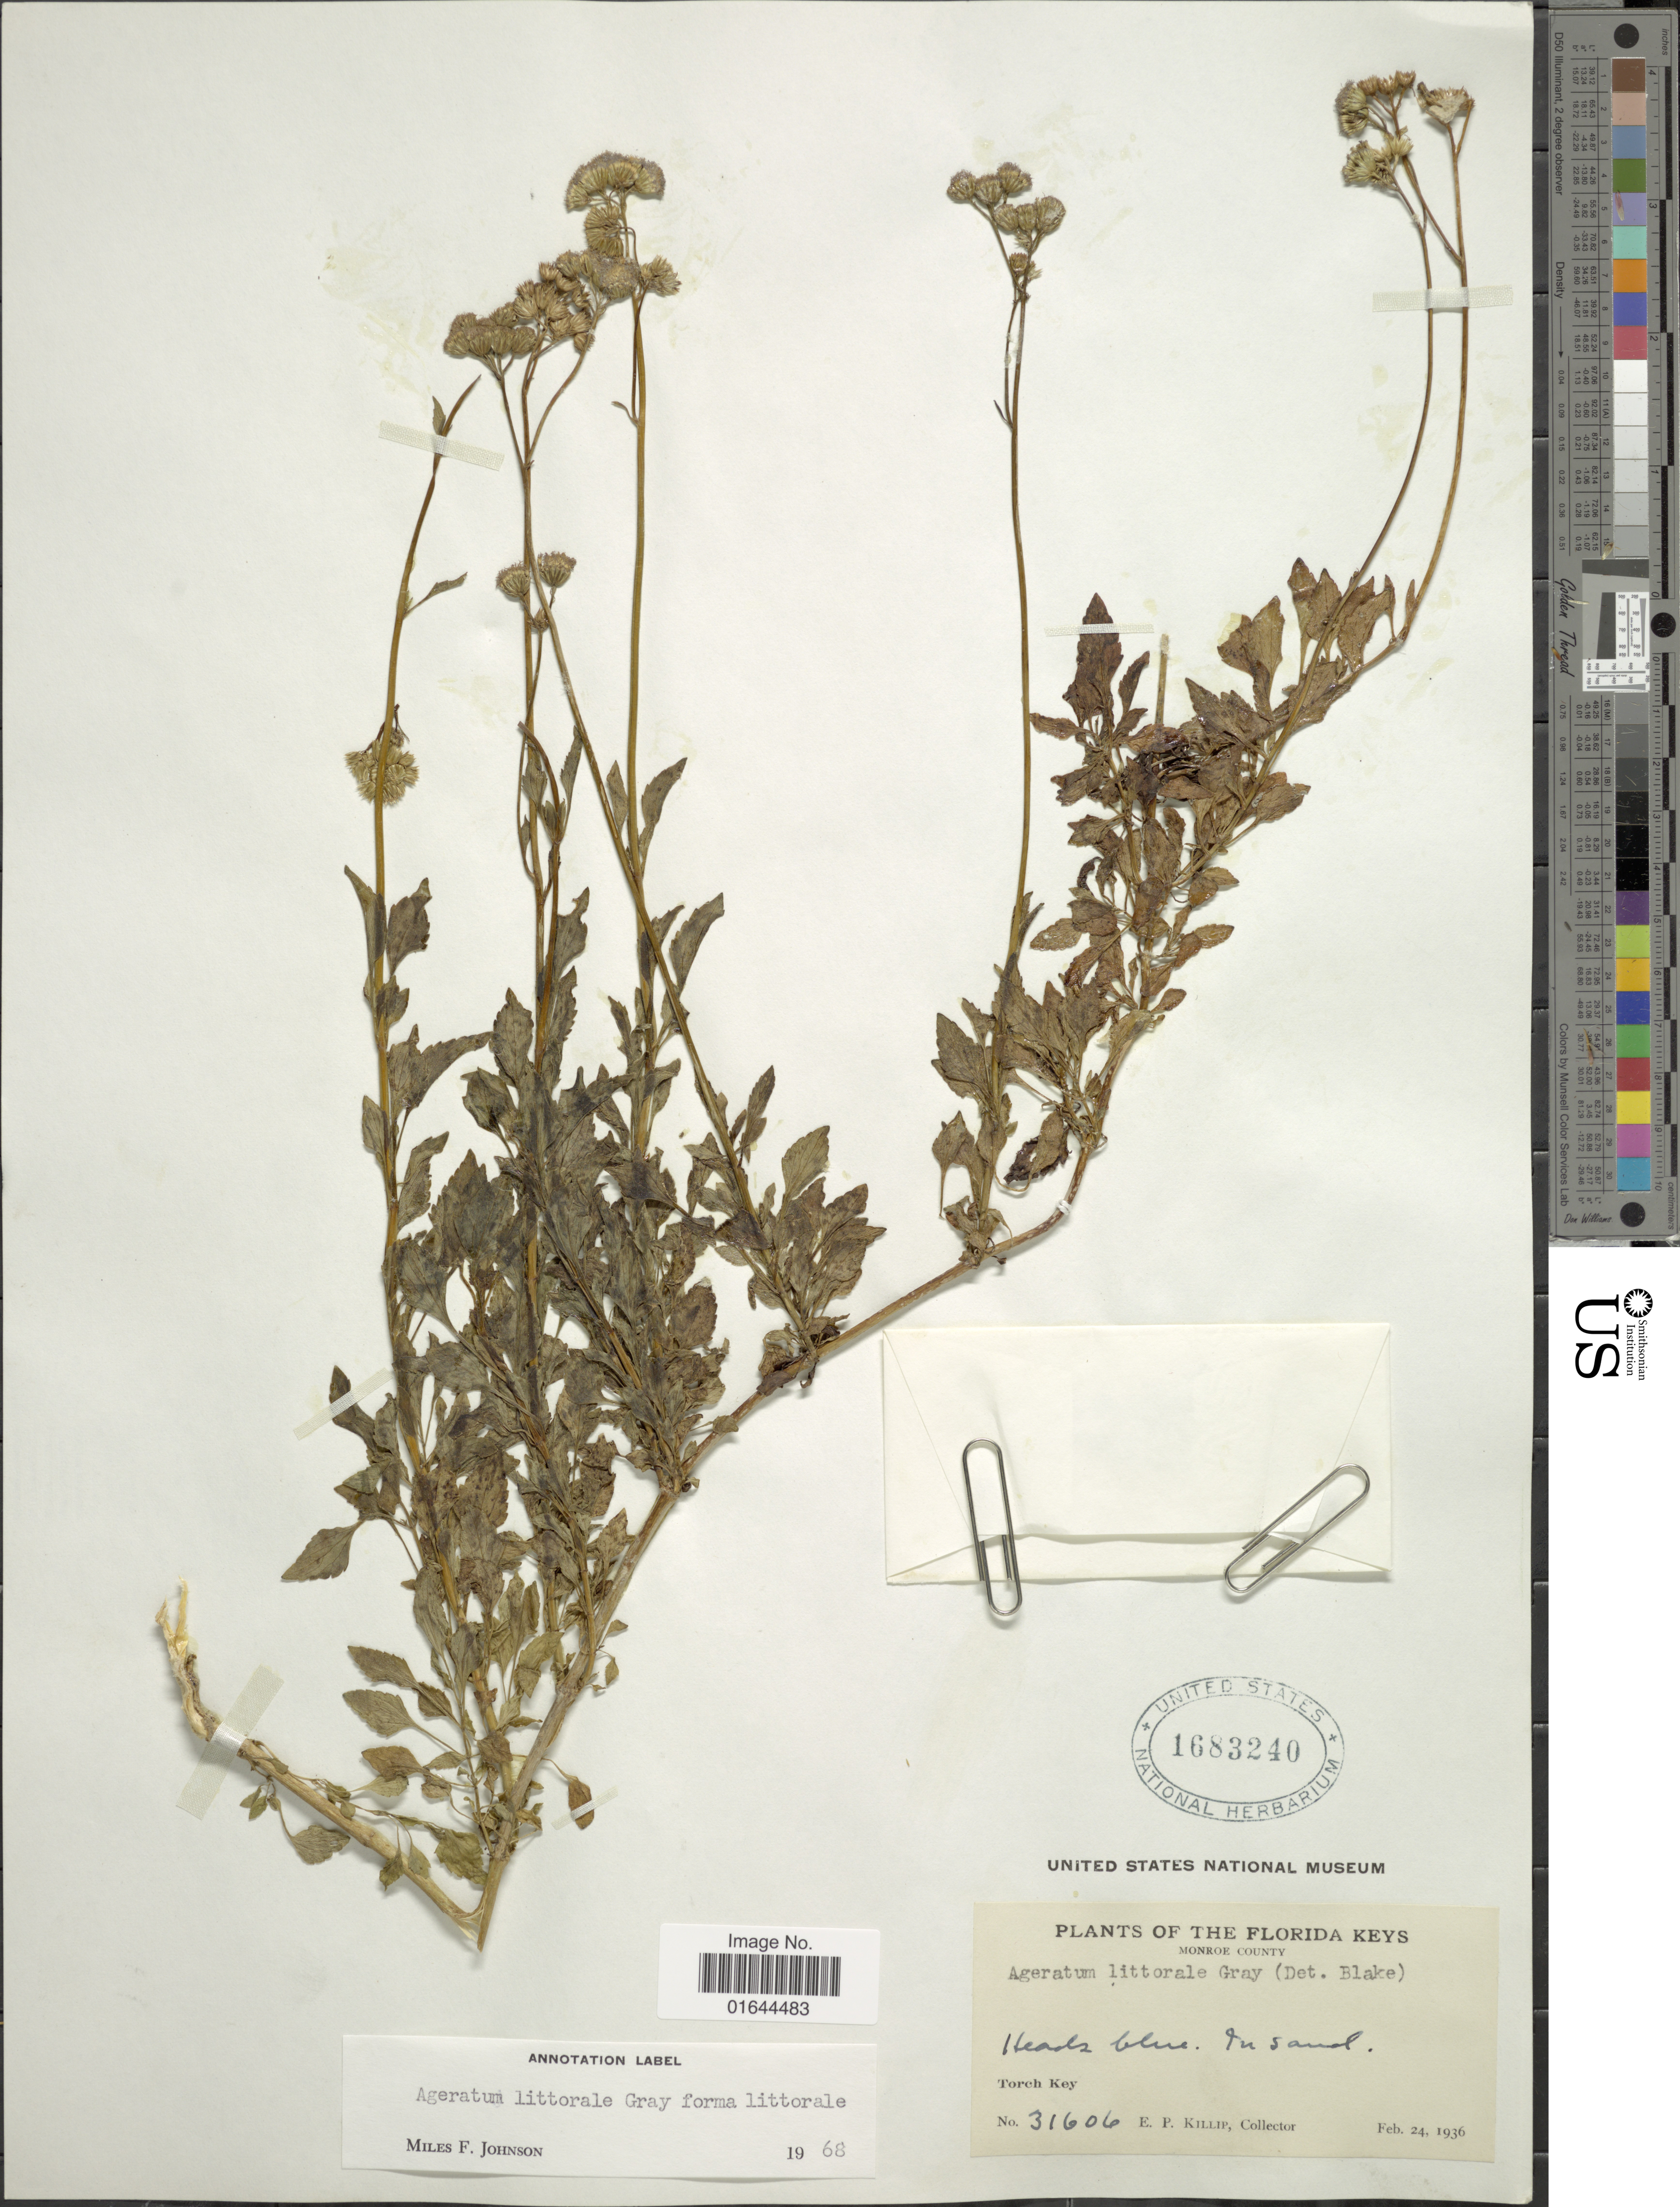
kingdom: Plantae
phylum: Tracheophyta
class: Magnoliopsida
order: Asterales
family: Asteraceae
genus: Ageratum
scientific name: Ageratum littorale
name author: A. Gray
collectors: E. P. Killip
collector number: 31606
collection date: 1936-02-24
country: United States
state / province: Florida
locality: The Florida Keys. Monroe County. Torch Key.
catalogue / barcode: US 1683240